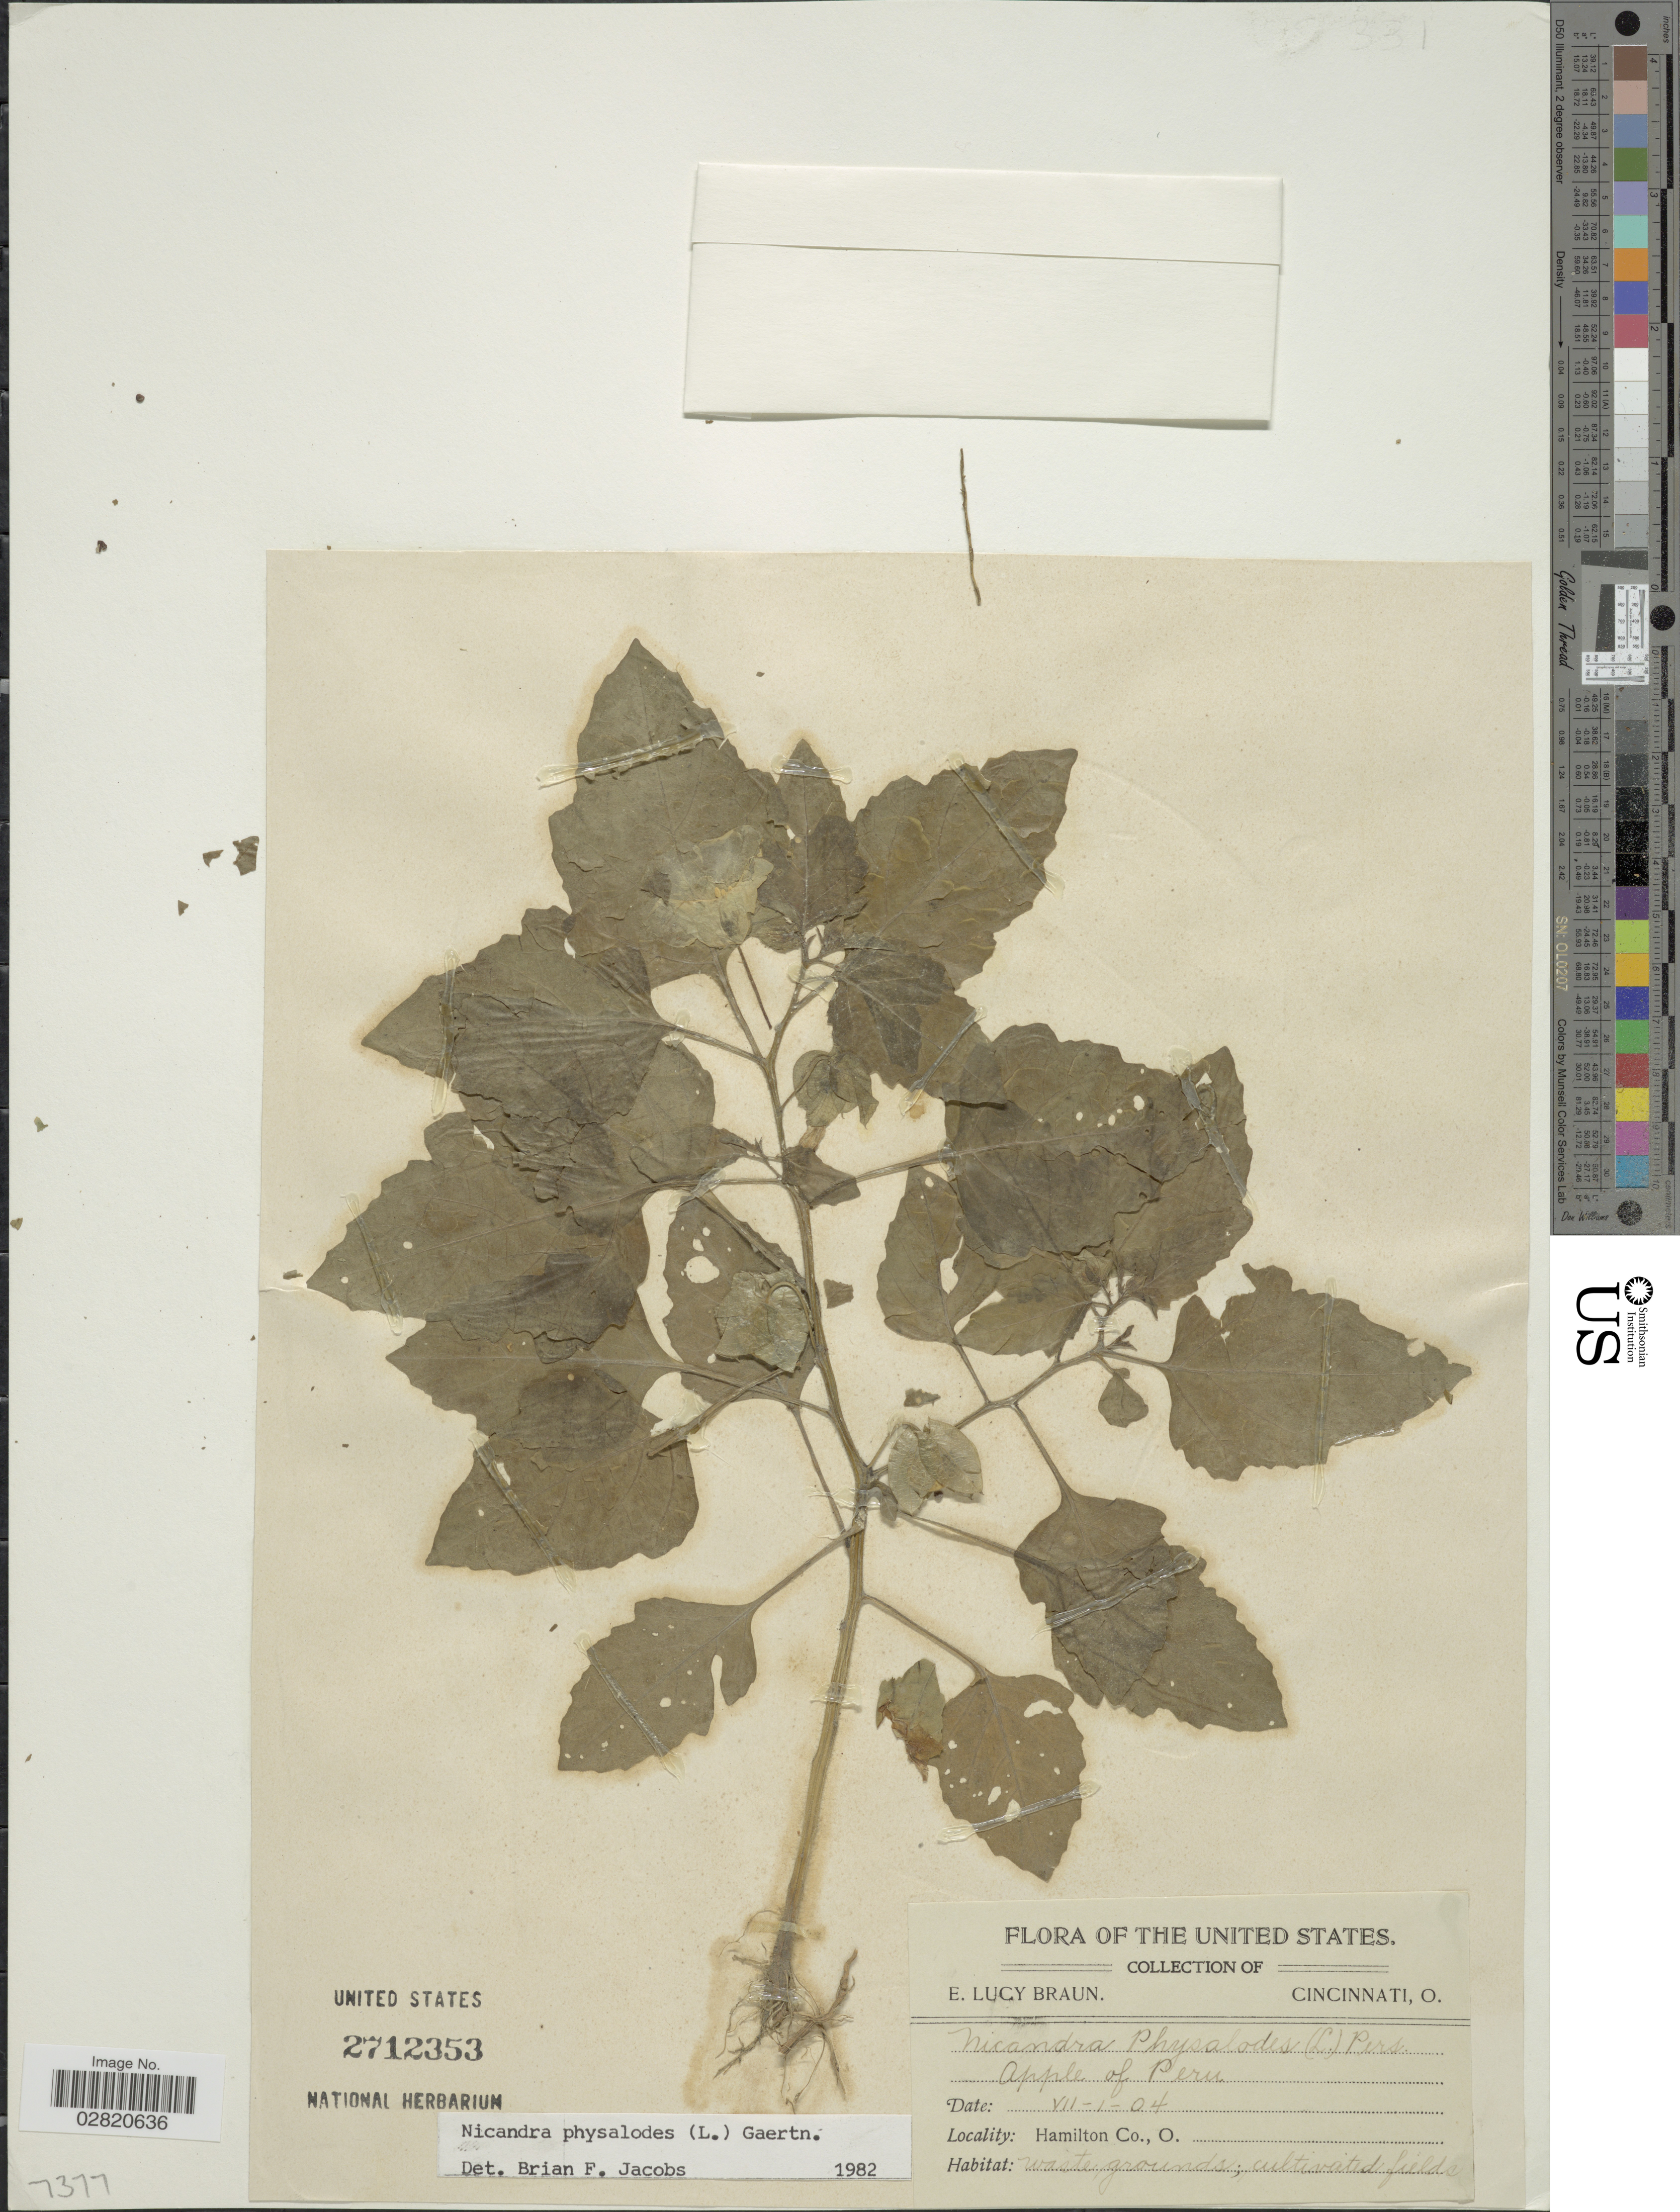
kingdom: Plantae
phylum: Tracheophyta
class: Magnoliopsida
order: Solanales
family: Solanaceae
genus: Nicandra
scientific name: Nicandra physalodes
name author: (L.) Gaertn.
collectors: E. L. Braun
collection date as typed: Transcribed d/m/y: 1/7/4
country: United States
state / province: Ohio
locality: Hamilton Co.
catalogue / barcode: US 2712353